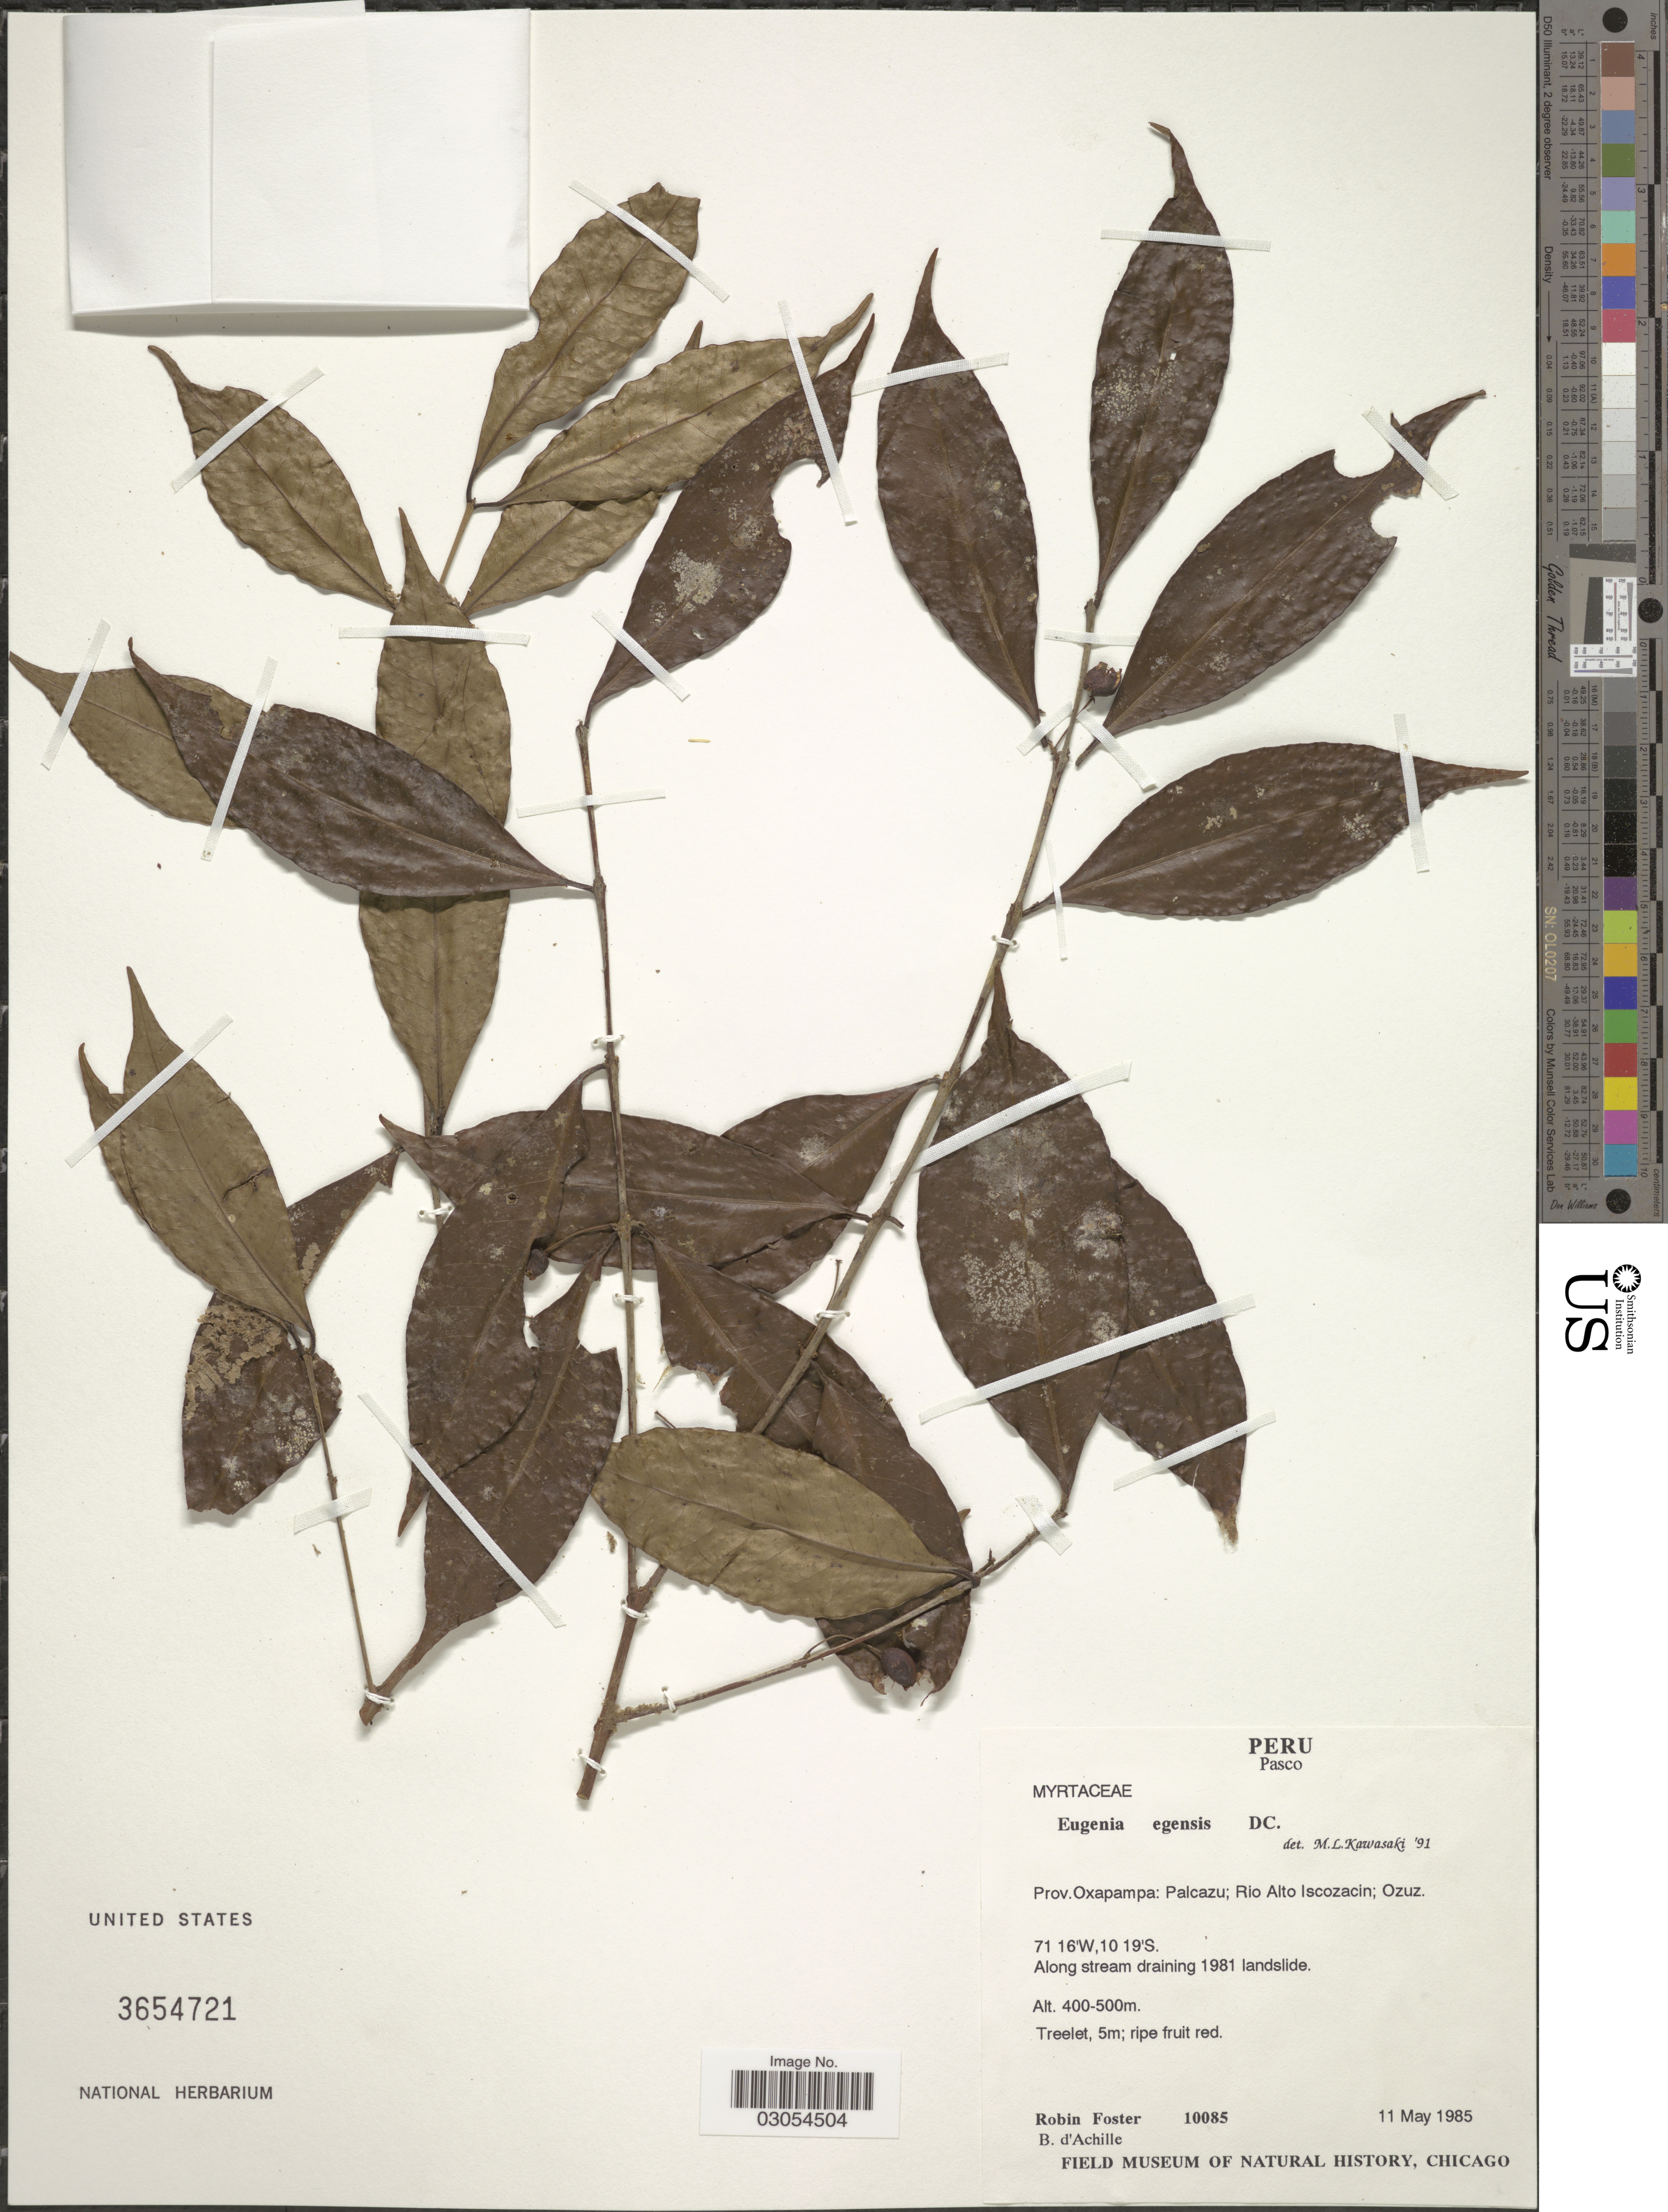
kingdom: Plantae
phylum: Tracheophyta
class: Magnoliopsida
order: Myrtales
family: Myrtaceae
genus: Eugenia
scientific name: Eugenia egensis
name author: DC.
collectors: R. B. Foster & B. d'Achille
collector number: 10085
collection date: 1985-05-11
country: Peru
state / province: Pasco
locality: Prov. Oxapampa: Palcazu; Rio Alto Iscozacin; Ozuz. Along stream draining 1981 landslide.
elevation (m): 400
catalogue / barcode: US 3654721